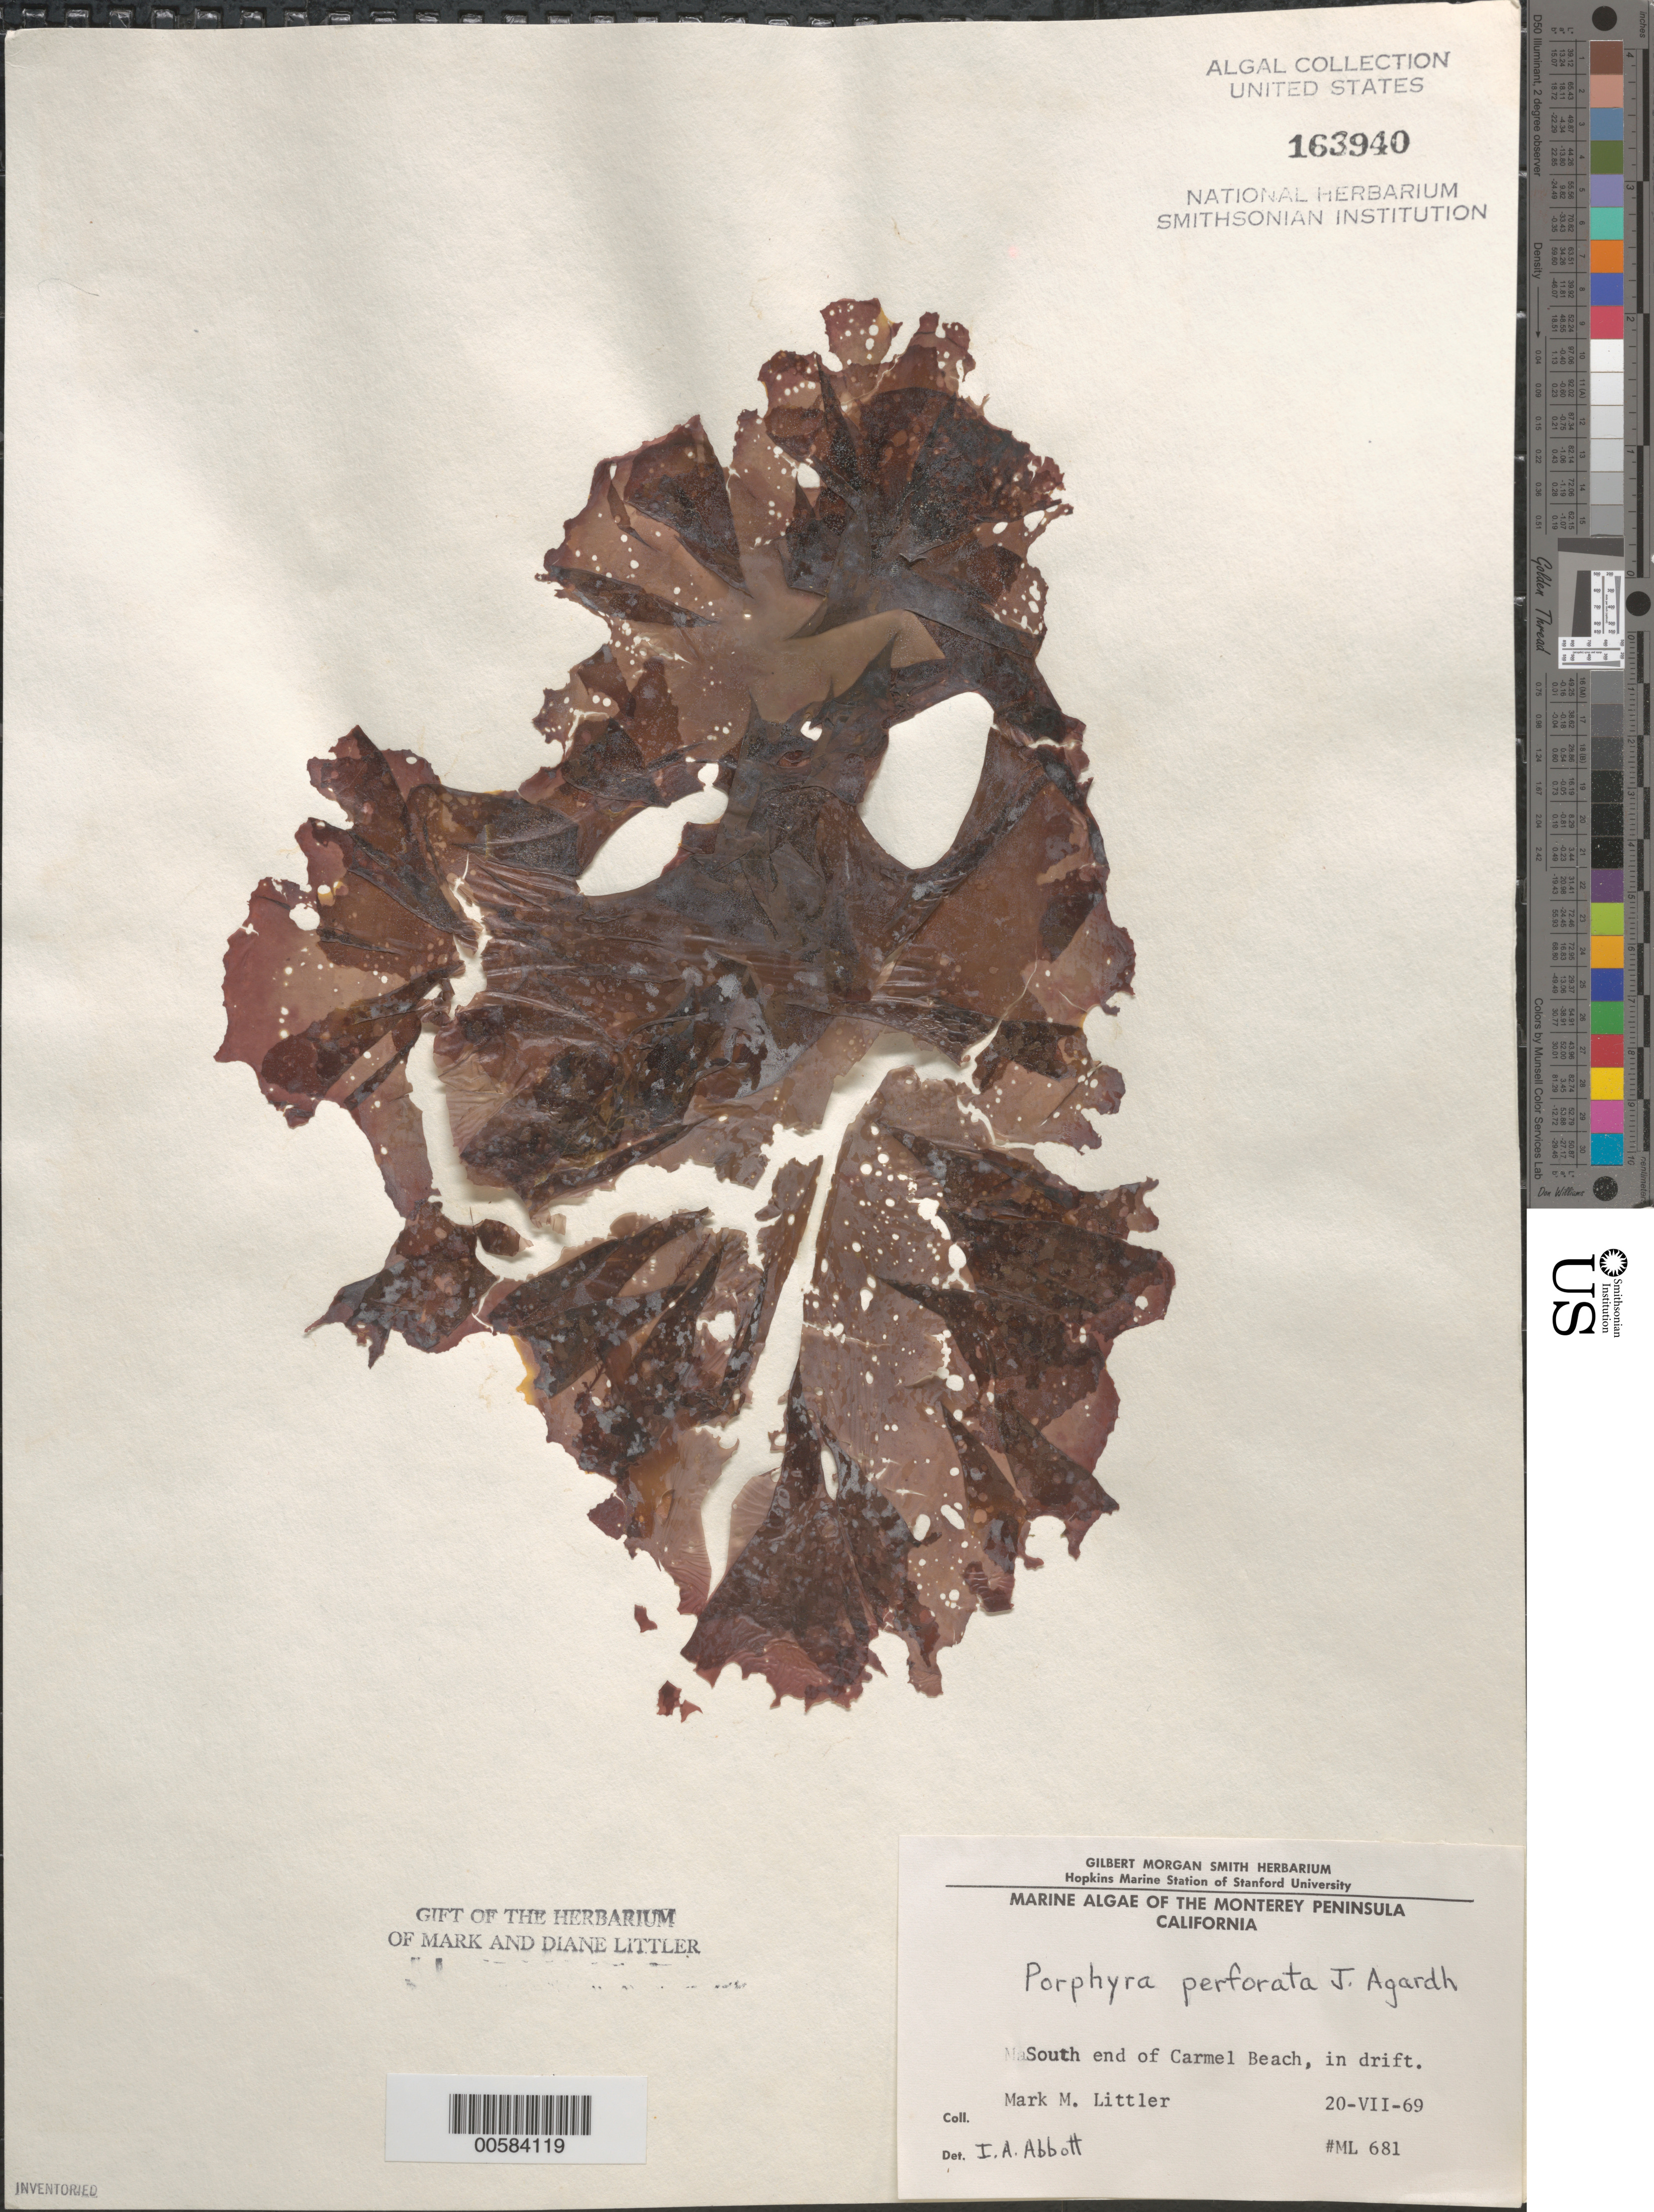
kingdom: Plantae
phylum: Rhodophyta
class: Bangiophyceae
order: Bangiales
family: Bangiaceae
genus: Pyropia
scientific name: Pyropia perforata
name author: (J. Agardh) S.C. Lindstrom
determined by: Algae name updating Project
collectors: M. M. Littler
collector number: ML 681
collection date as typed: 20 Jul 1969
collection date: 1969-07-20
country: United States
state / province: California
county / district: Monterey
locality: Carmel Beach, south end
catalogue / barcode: US 163940